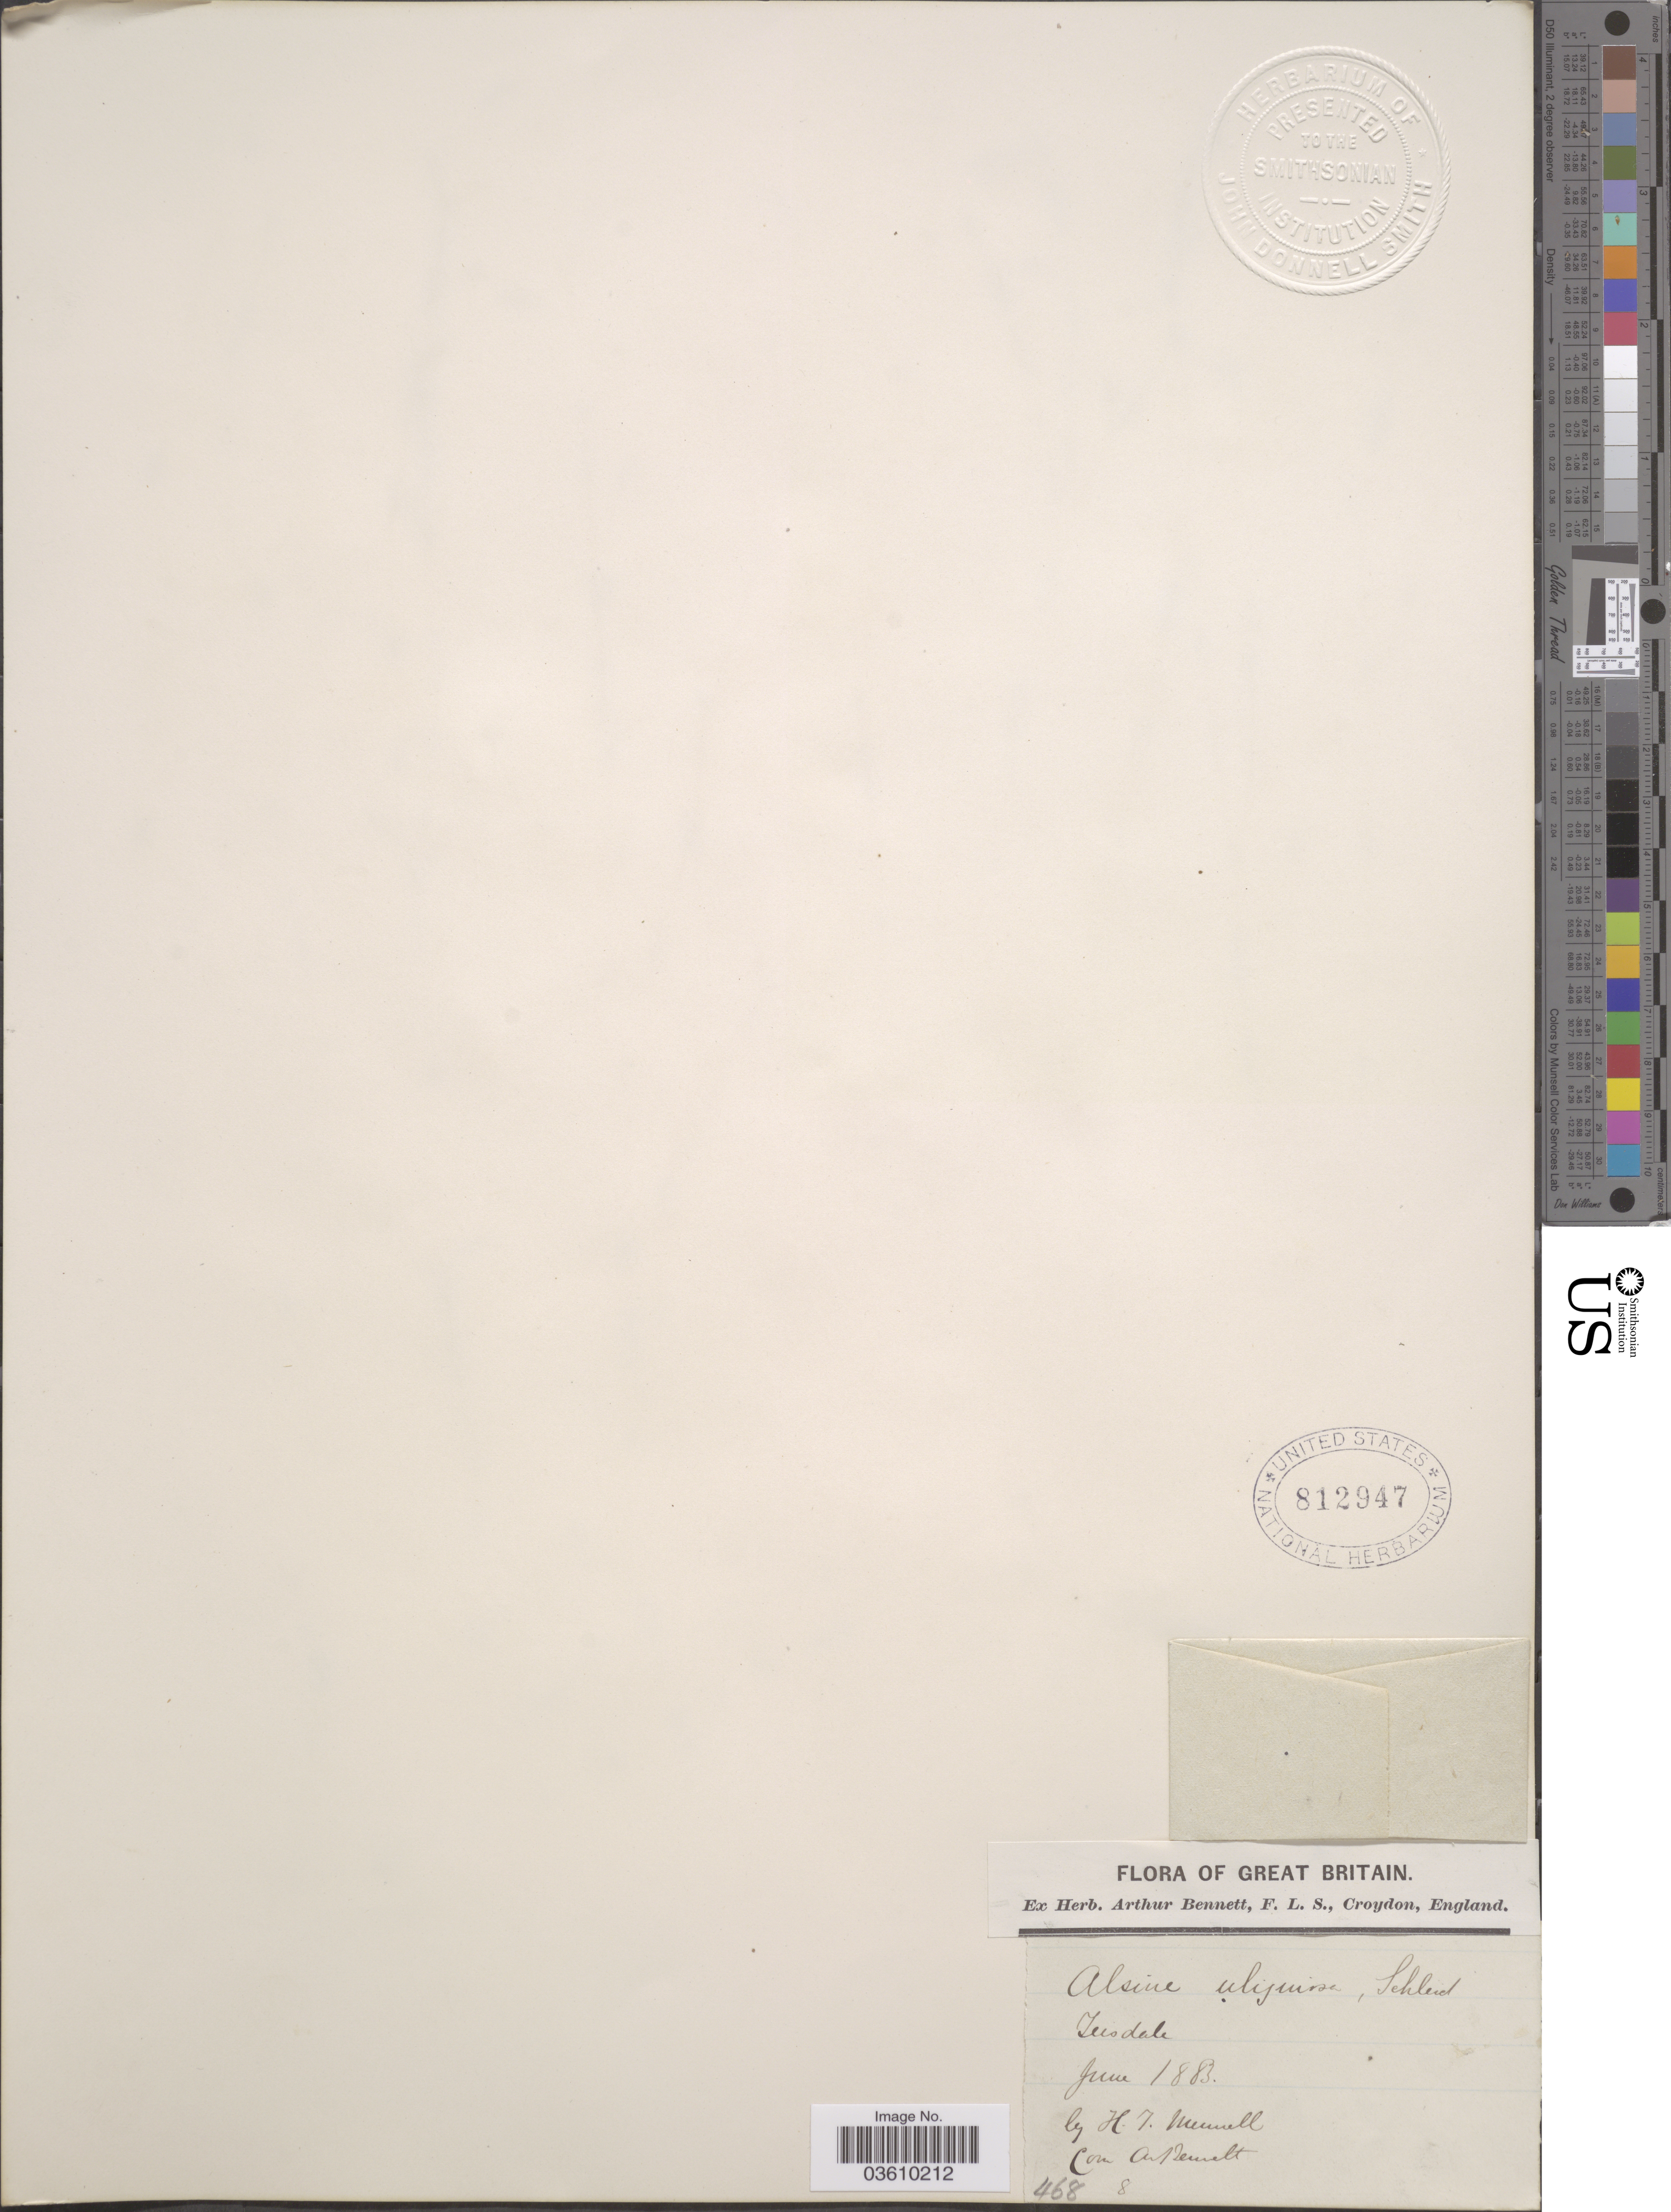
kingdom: Plantae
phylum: Tracheophyta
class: Magnoliopsida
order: Caryophyllales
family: Caryophyllaceae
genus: Stellaria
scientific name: Stellaria stricta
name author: Richardson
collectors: H. Mennell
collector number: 468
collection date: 1883-06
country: United Kingdom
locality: Great Britain. Teesdale.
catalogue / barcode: US 812947